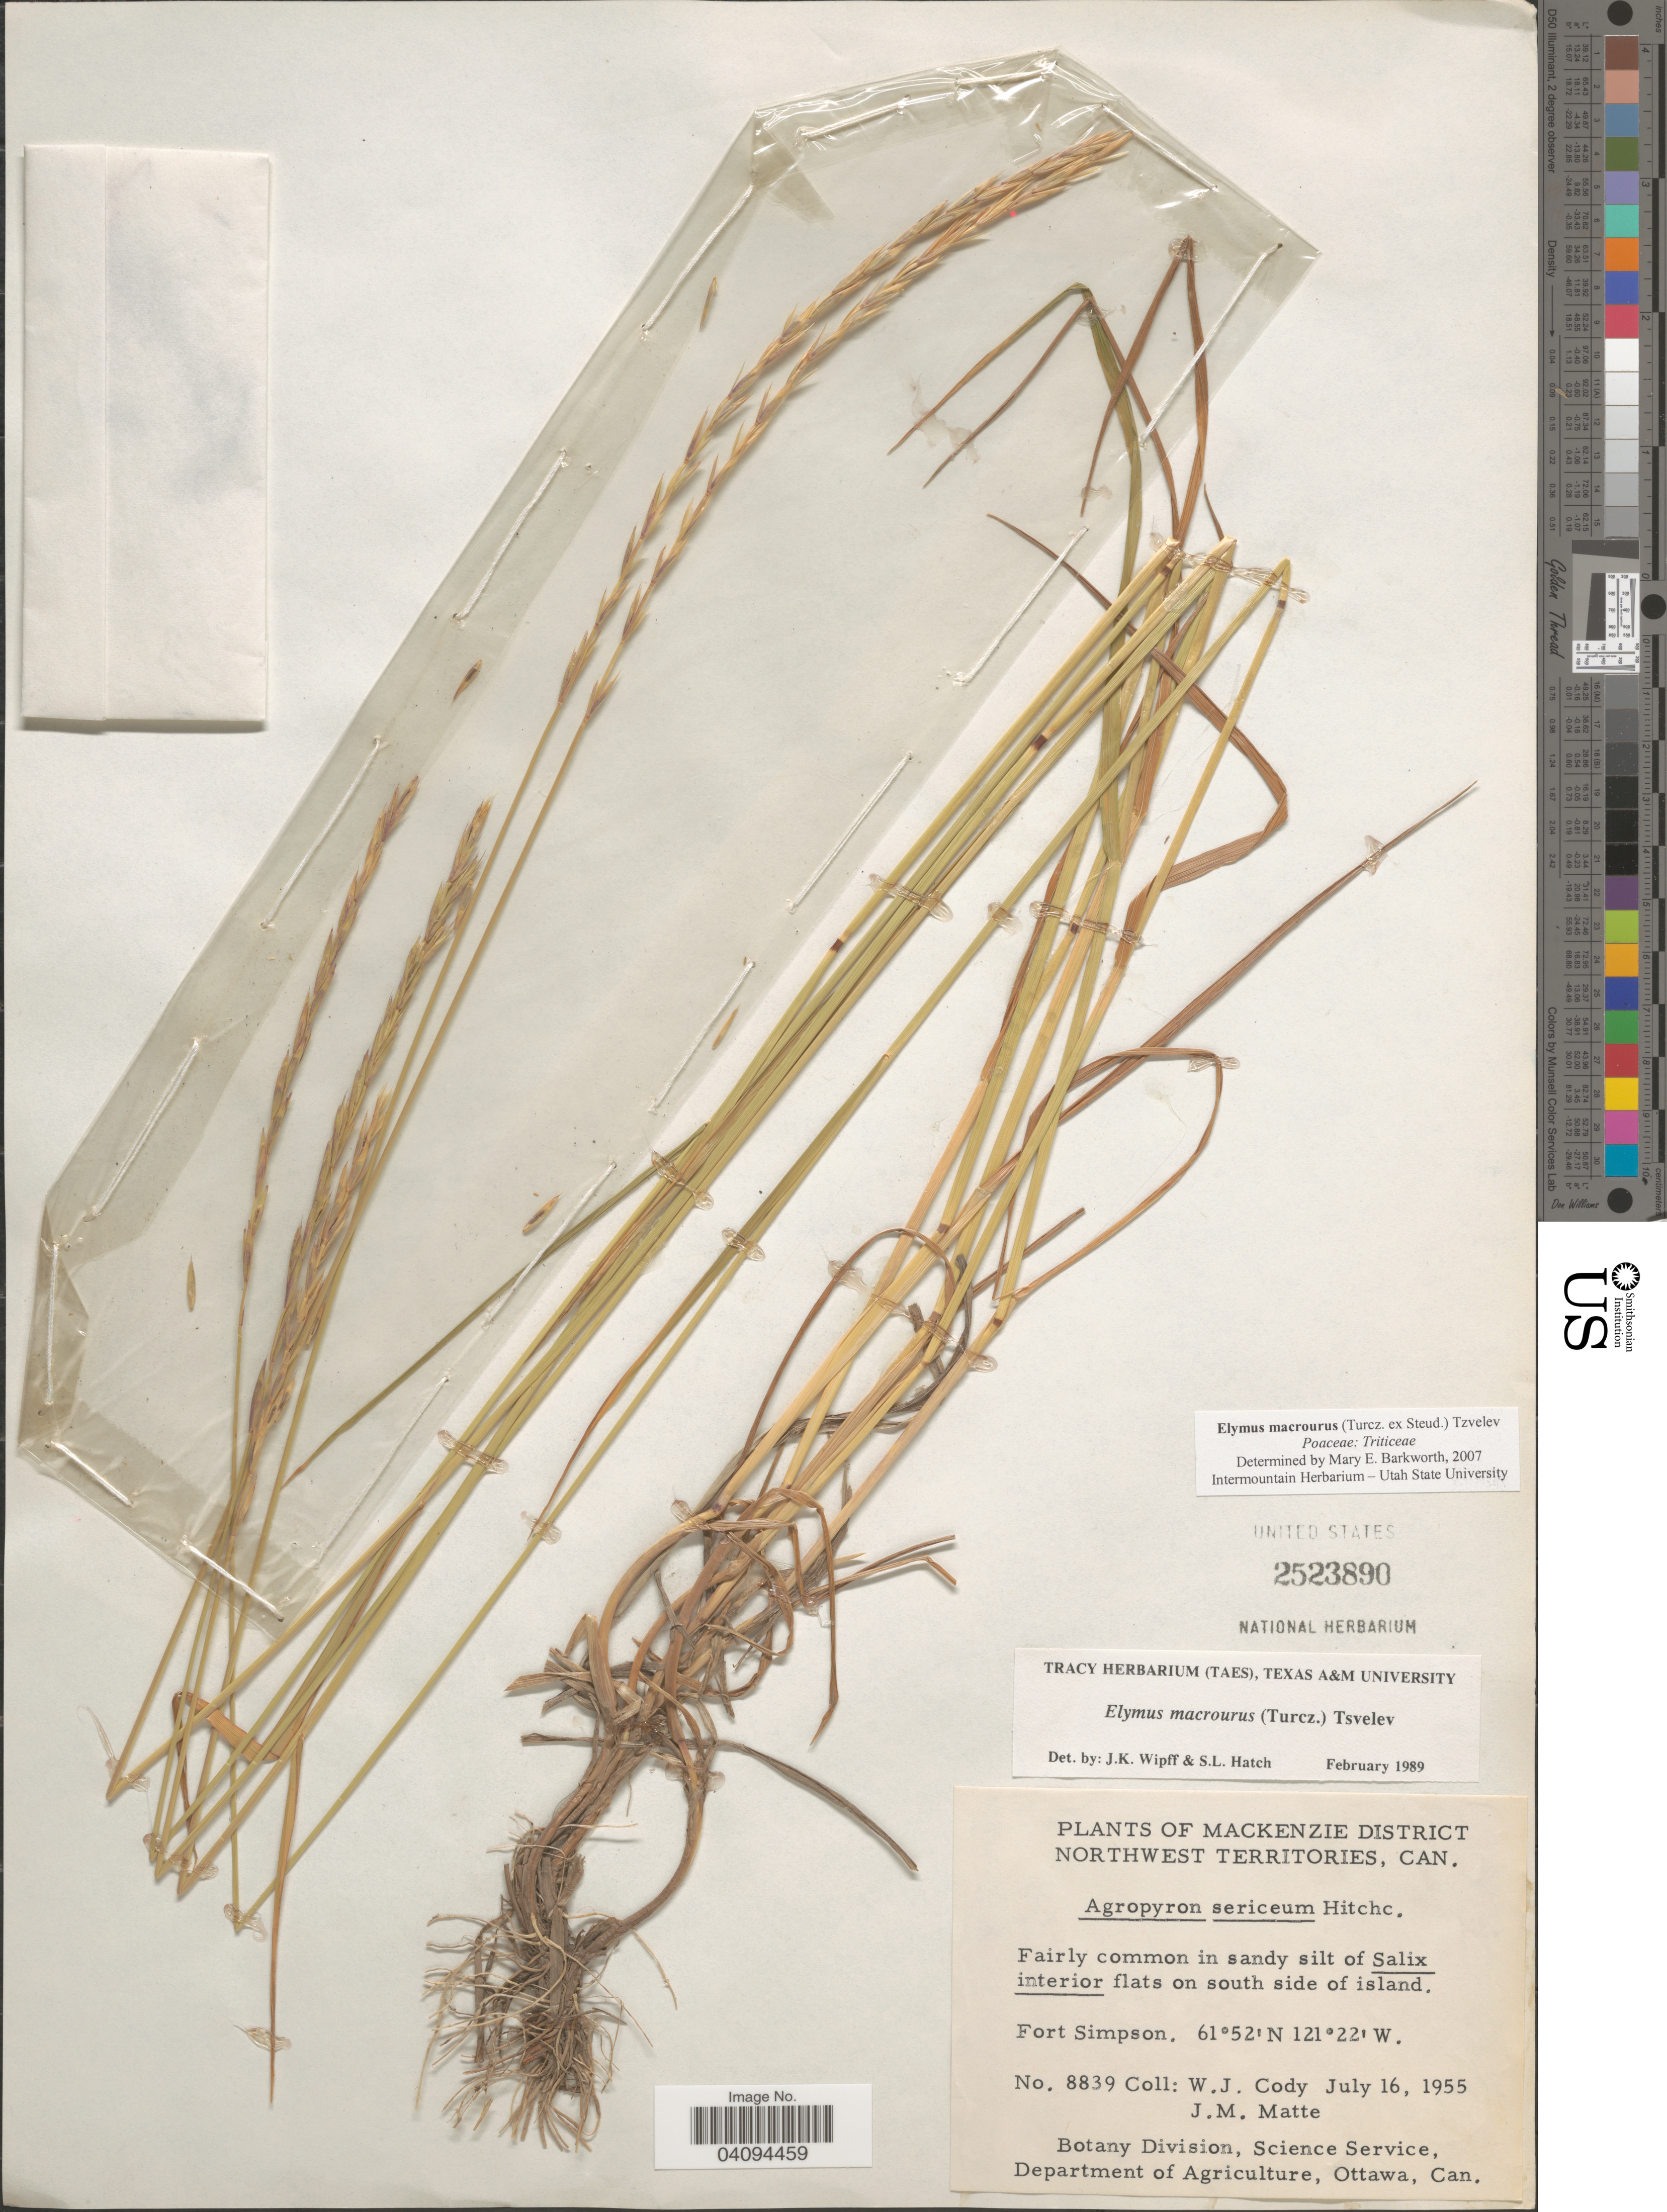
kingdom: Plantae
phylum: Tracheophyta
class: Liliopsida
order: Poales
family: Poaceae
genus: Elymus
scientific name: Elymus macrourus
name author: (Turcz. ex Steud.) Tzvelev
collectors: W. Cody & J. Matte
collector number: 8839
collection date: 1955-07-16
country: Canada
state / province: Northwest Territories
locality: Mackenzie District. Fairly common in sandy silt of Salix interior flats on south side of island. Fort Simpson.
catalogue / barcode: US 2523890